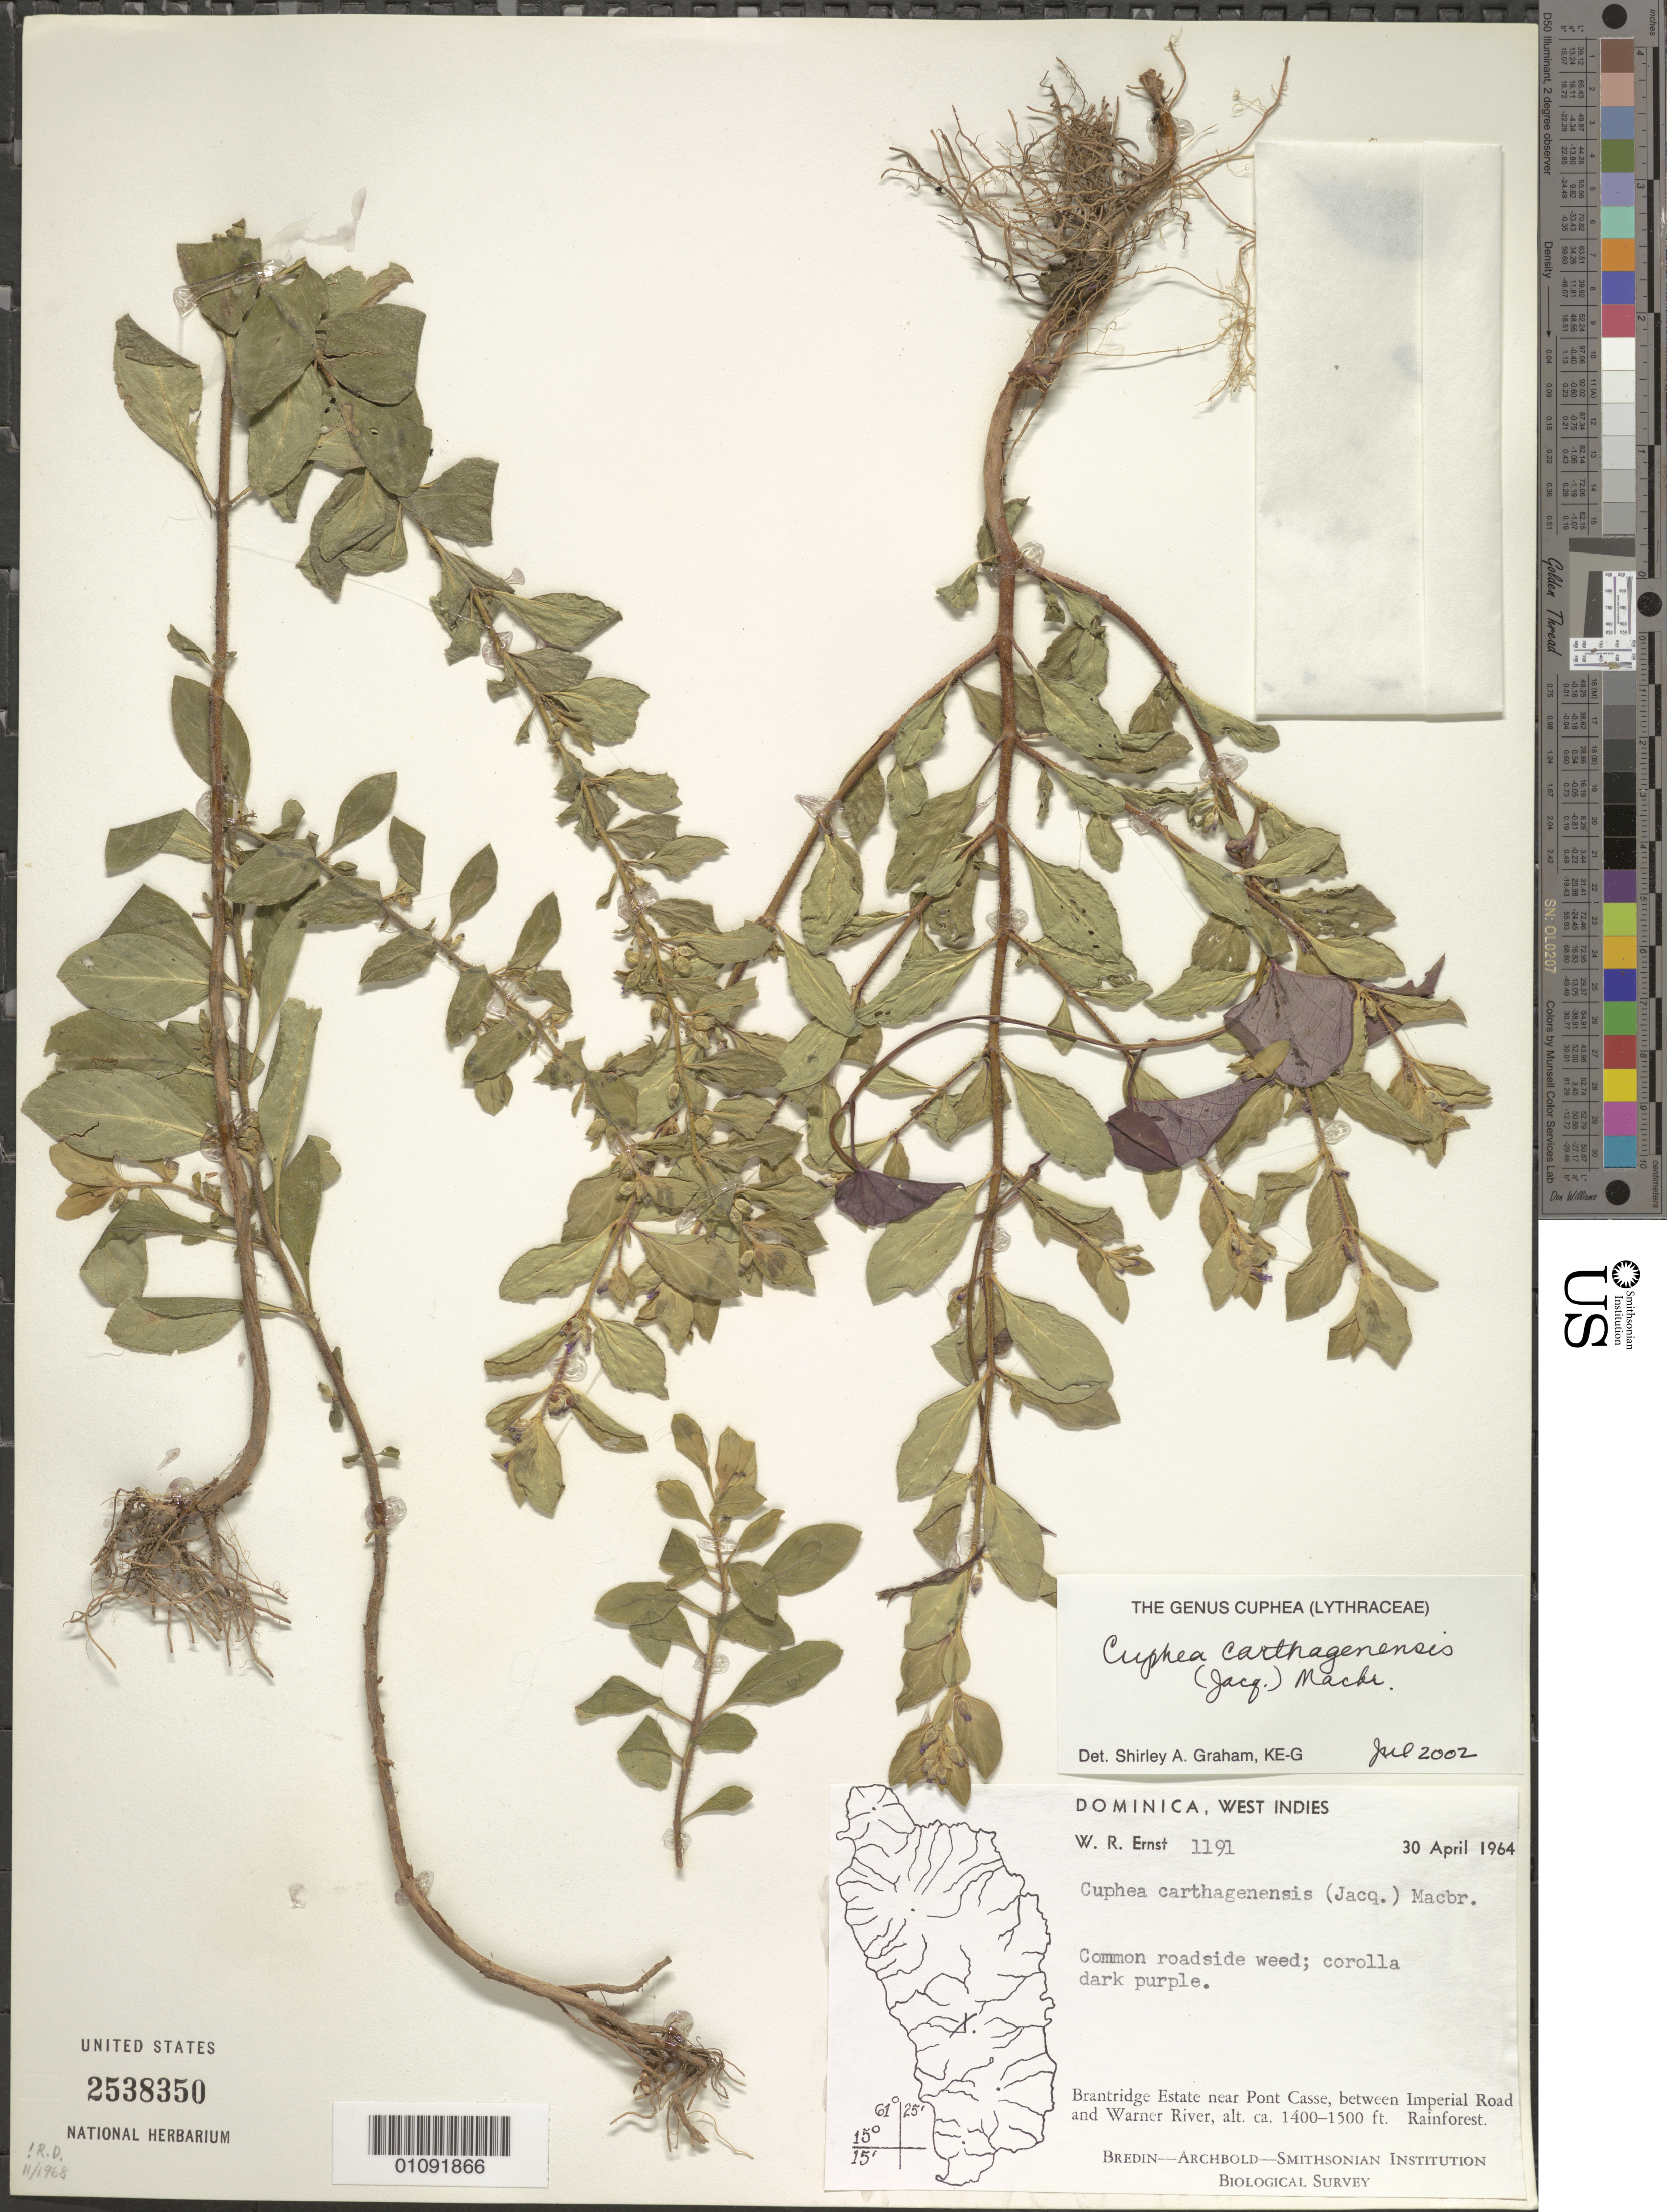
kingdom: Plantae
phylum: Tracheophyta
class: Magnoliopsida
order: Myrtales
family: Lythraceae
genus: Cuphea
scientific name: Cuphea carthagenensis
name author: (Jacq.) J.F. Macbr.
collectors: W. R. Ernst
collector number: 1191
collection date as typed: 30 Apr 1964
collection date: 1964-04-30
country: Dominica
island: Dominica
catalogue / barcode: US 2538350